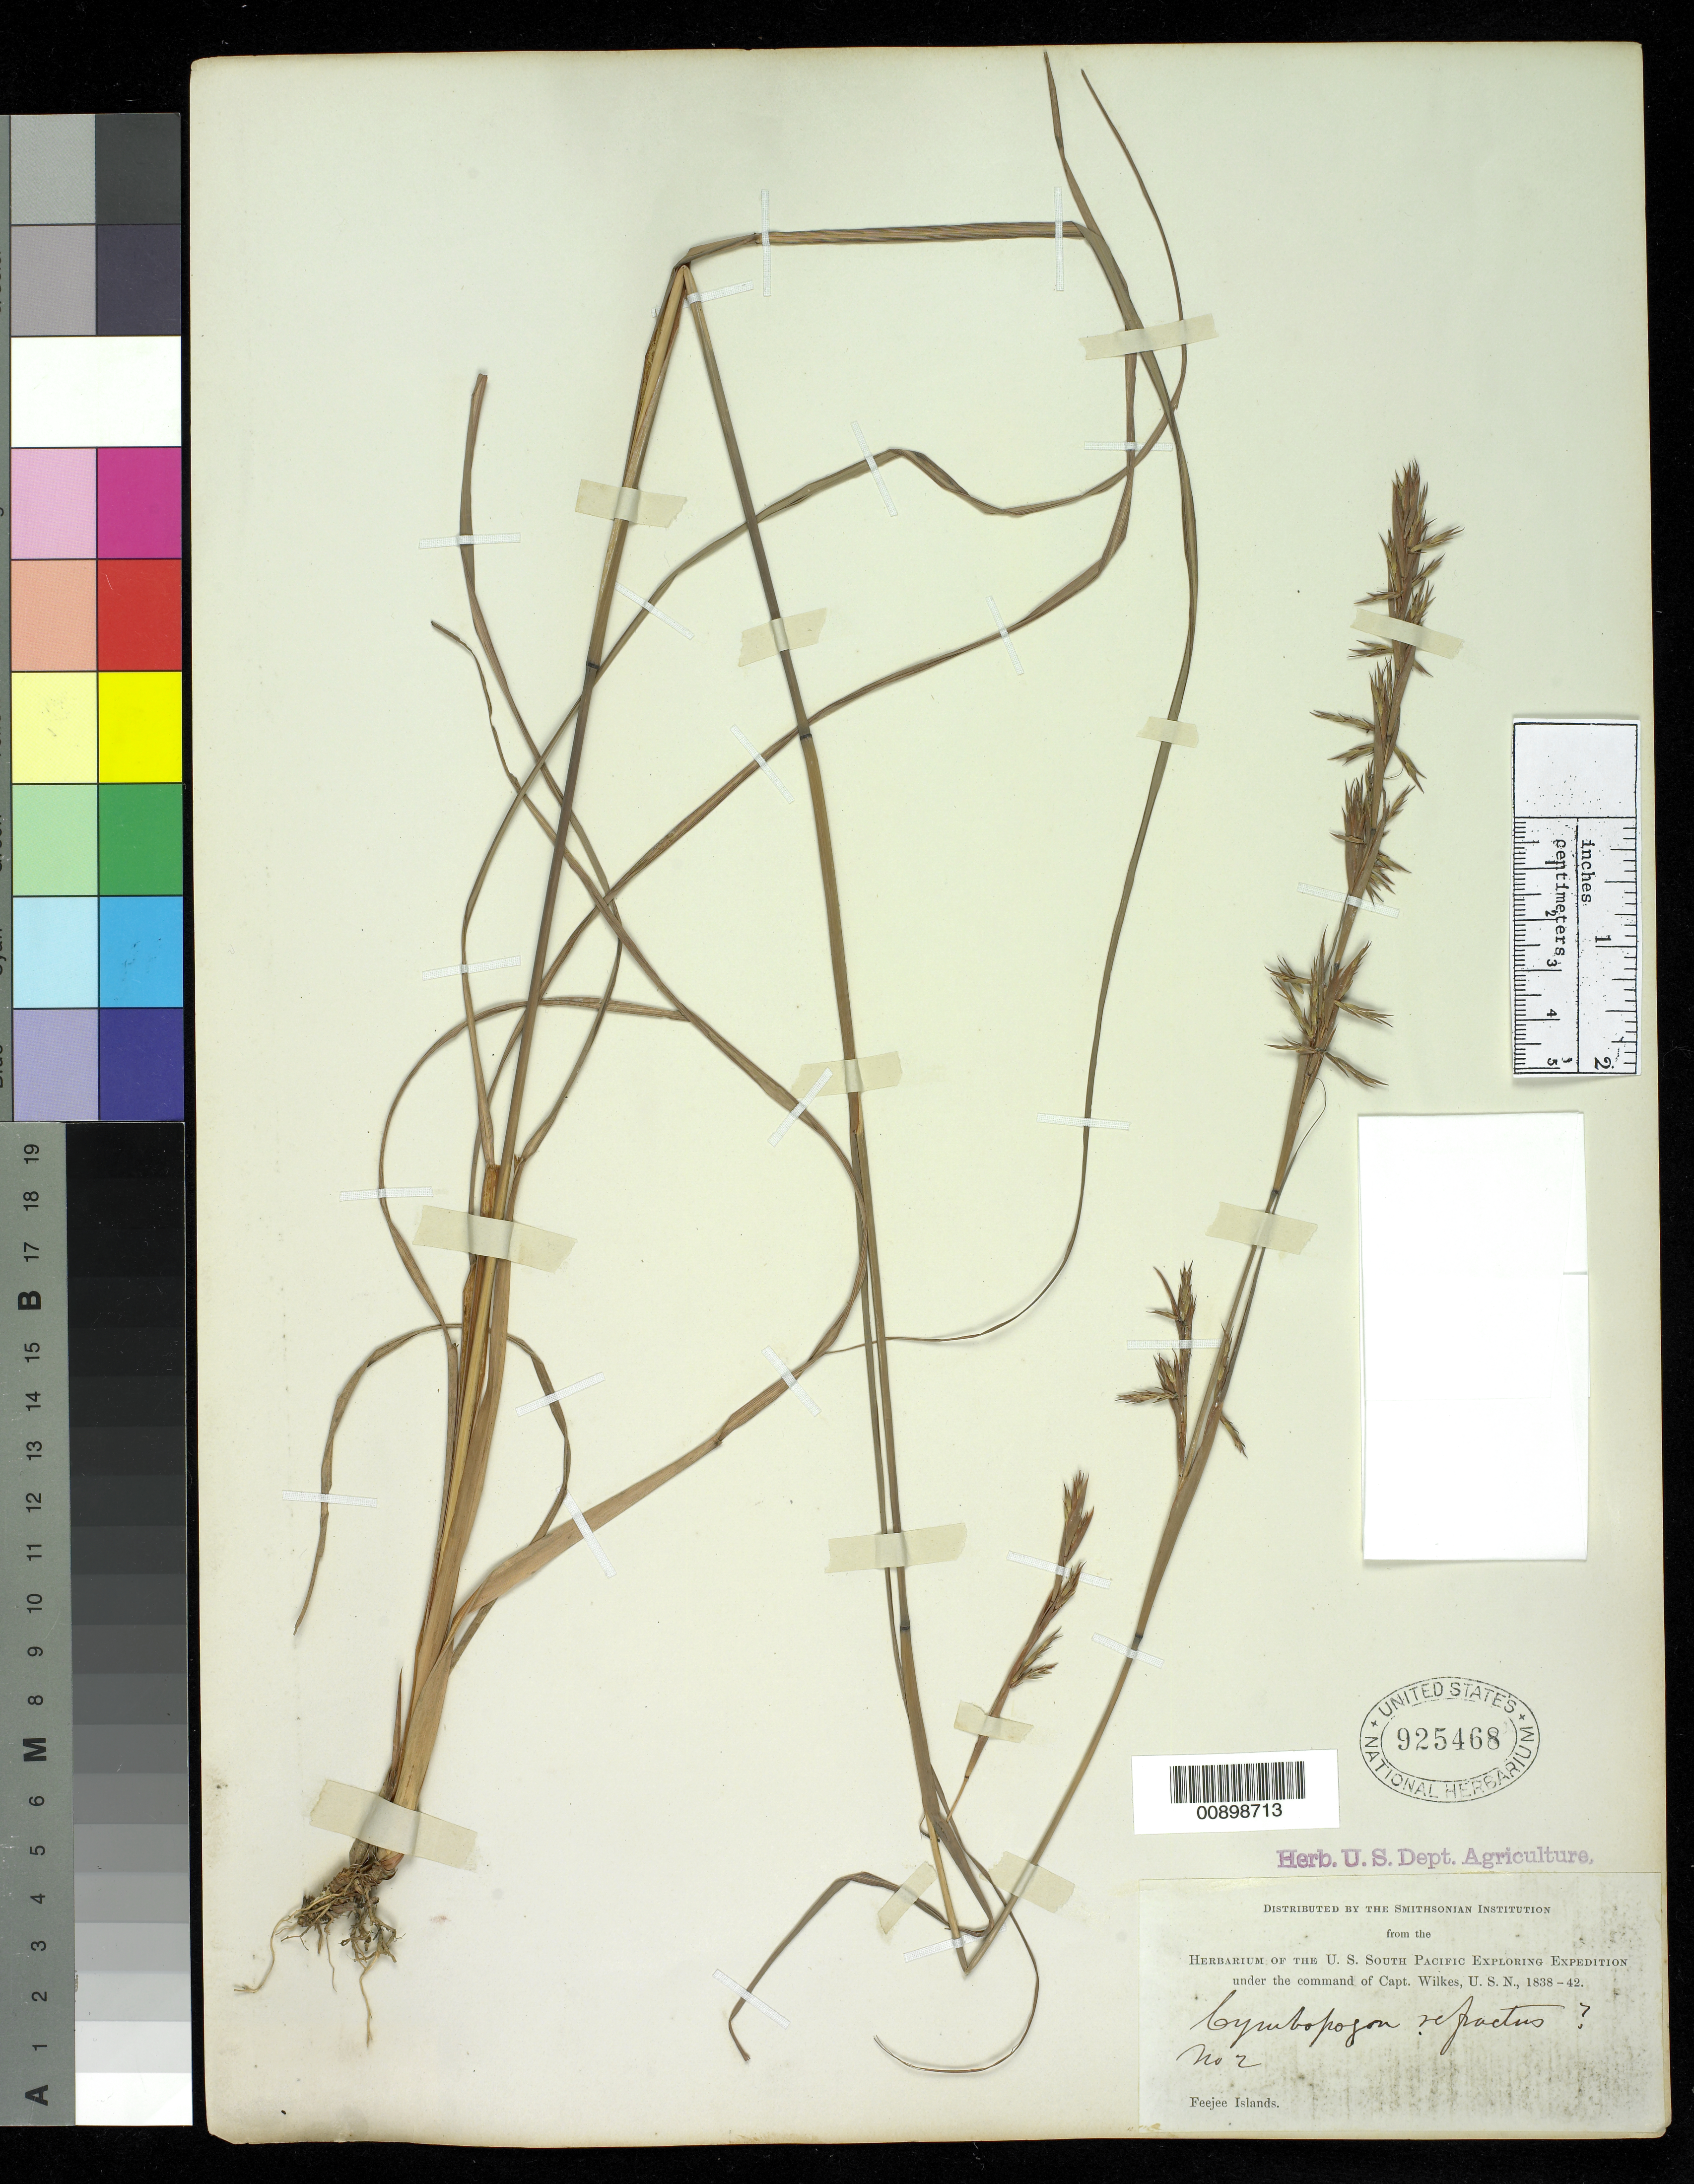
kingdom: Plantae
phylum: Tracheophyta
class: Liliopsida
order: Poales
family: Poaceae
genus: Cymbopogon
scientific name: Cymbopogon refractus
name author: (R. Br.) A. Camus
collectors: Wilkes Explor. Exped.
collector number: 2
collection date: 1838/1842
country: Fiji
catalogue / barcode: US 925468